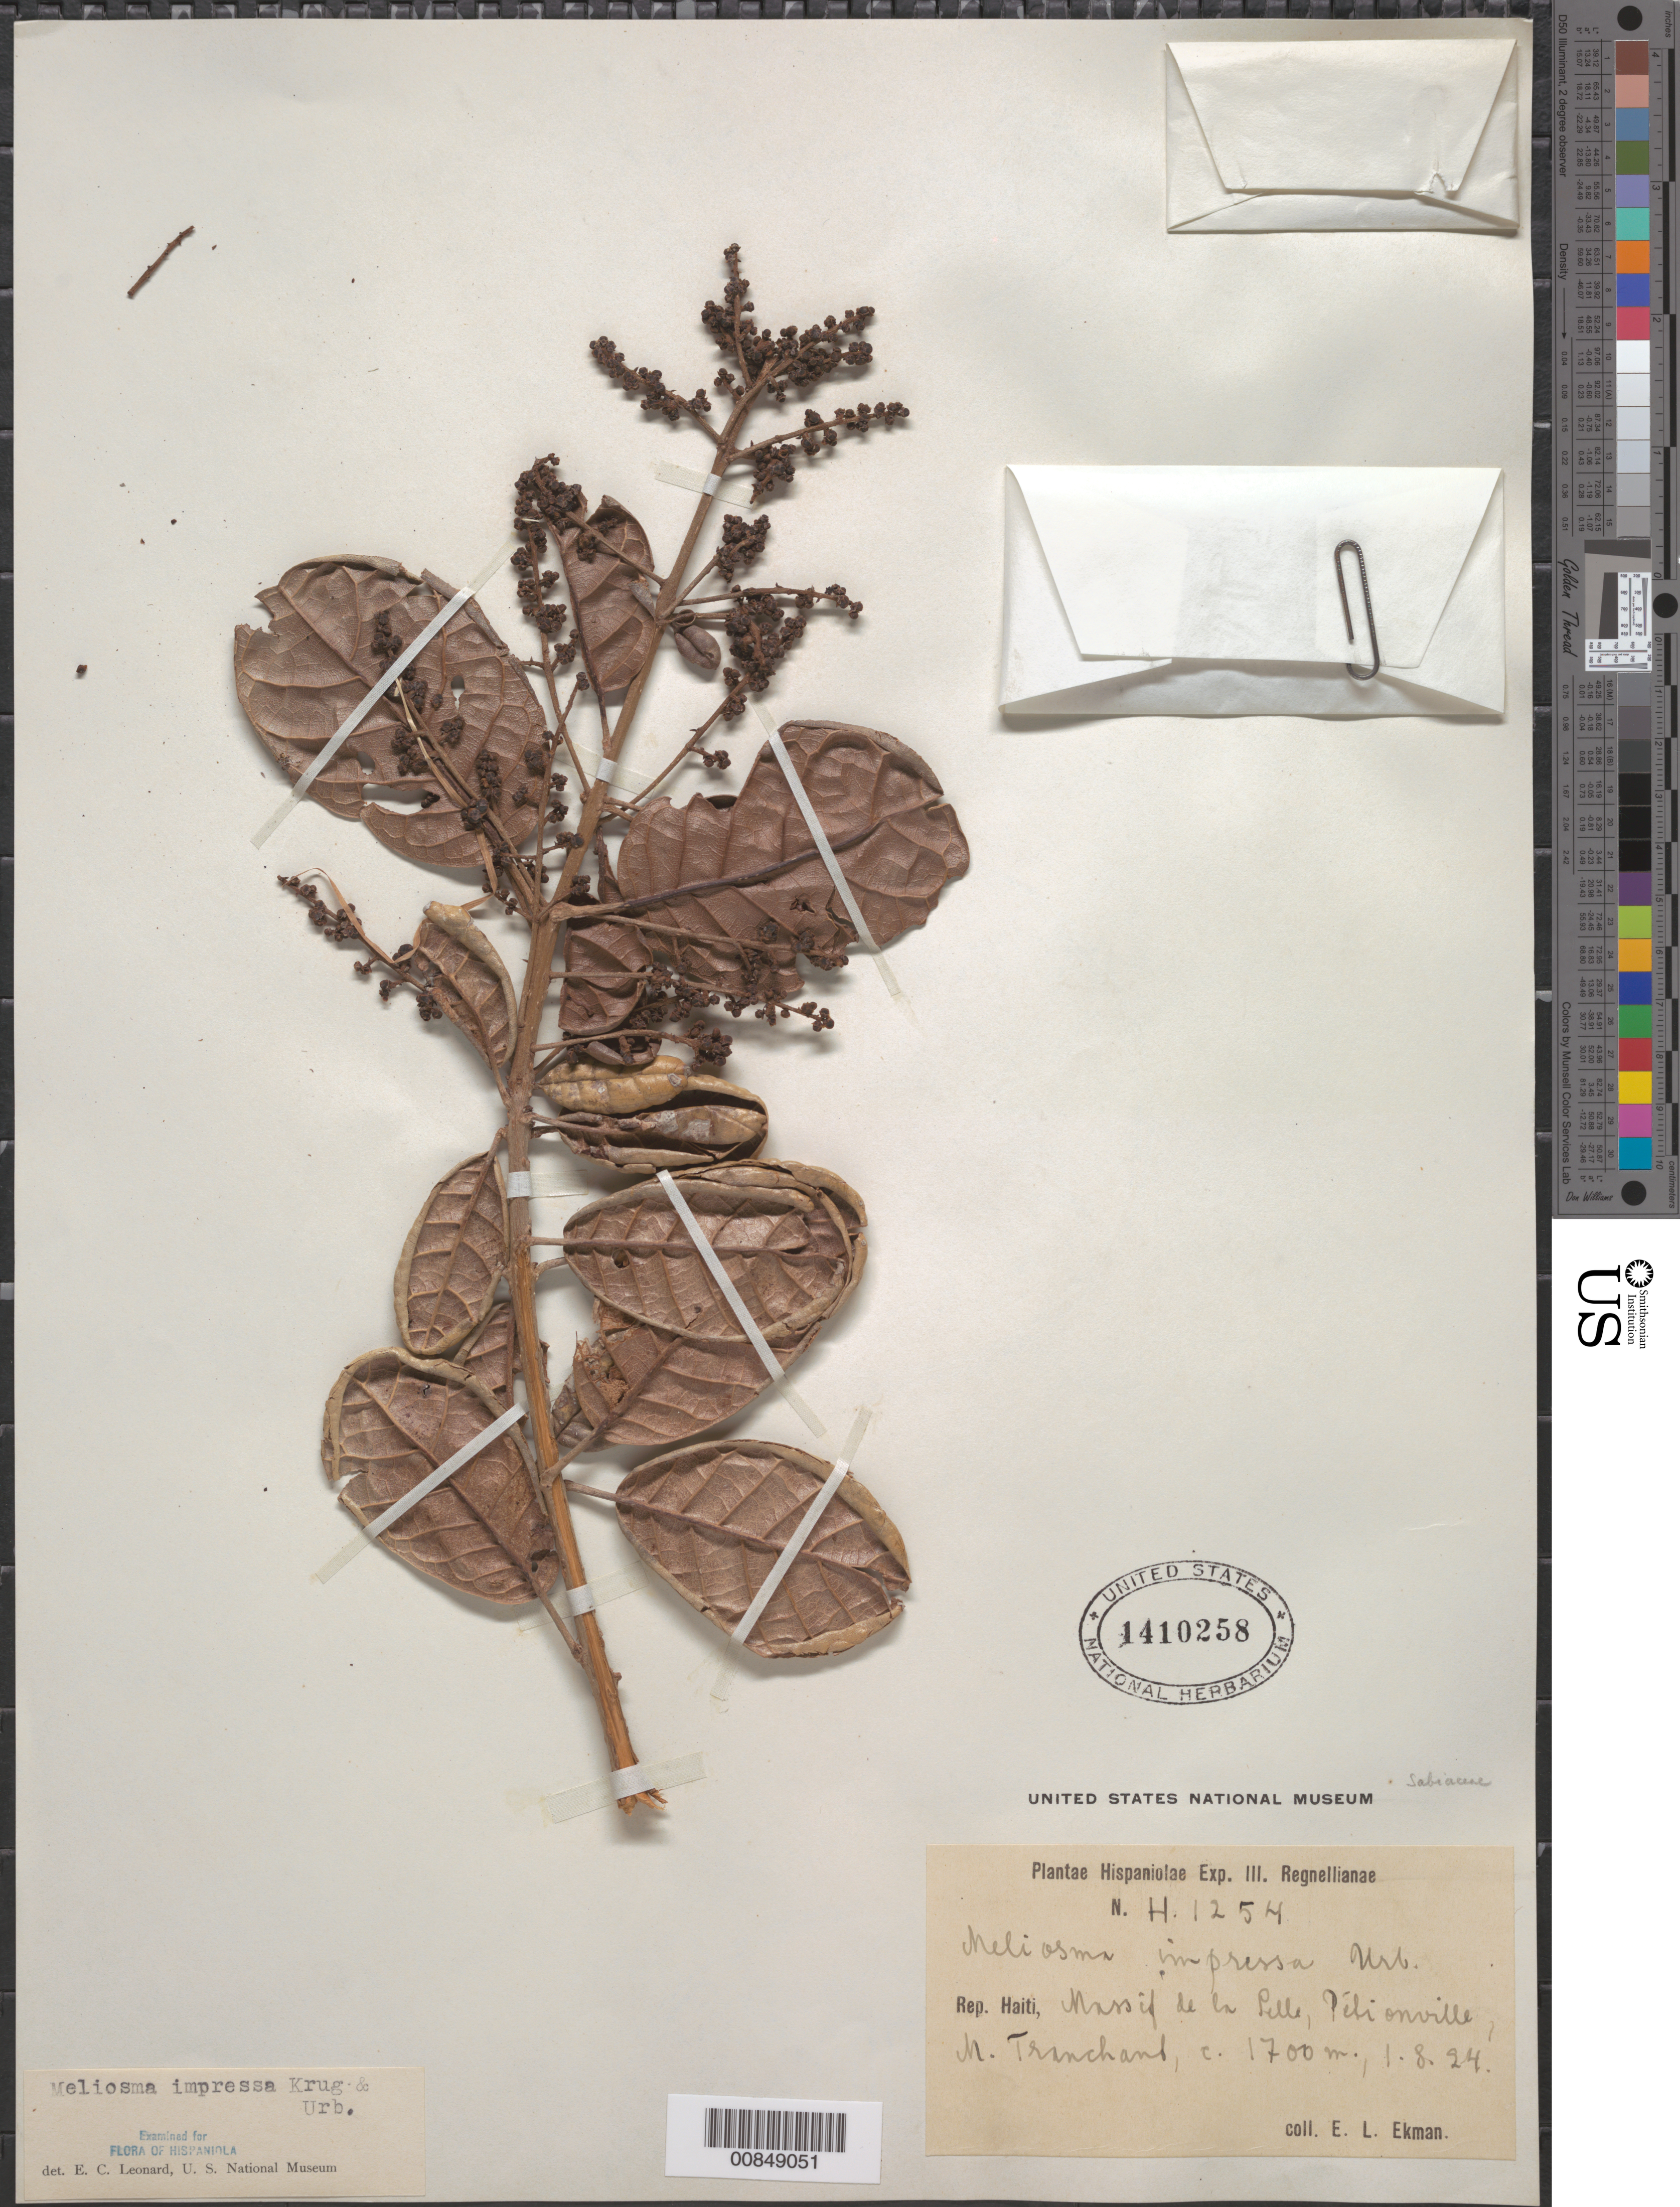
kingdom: Plantae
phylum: Tracheophyta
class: Magnoliopsida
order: Proteales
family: Sabiaceae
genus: Meliosma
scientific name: Meliosma impressa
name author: Krug & Urb.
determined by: Leonard, Emery C., (US)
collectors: E. L. Ekman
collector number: H 1254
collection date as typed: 01 Aug 1924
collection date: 1924-08-01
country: Haiti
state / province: Ouest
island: Hispaniola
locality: Massif de la Selle, Pétionville, M. Tranchant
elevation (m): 1700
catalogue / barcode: US 1410258